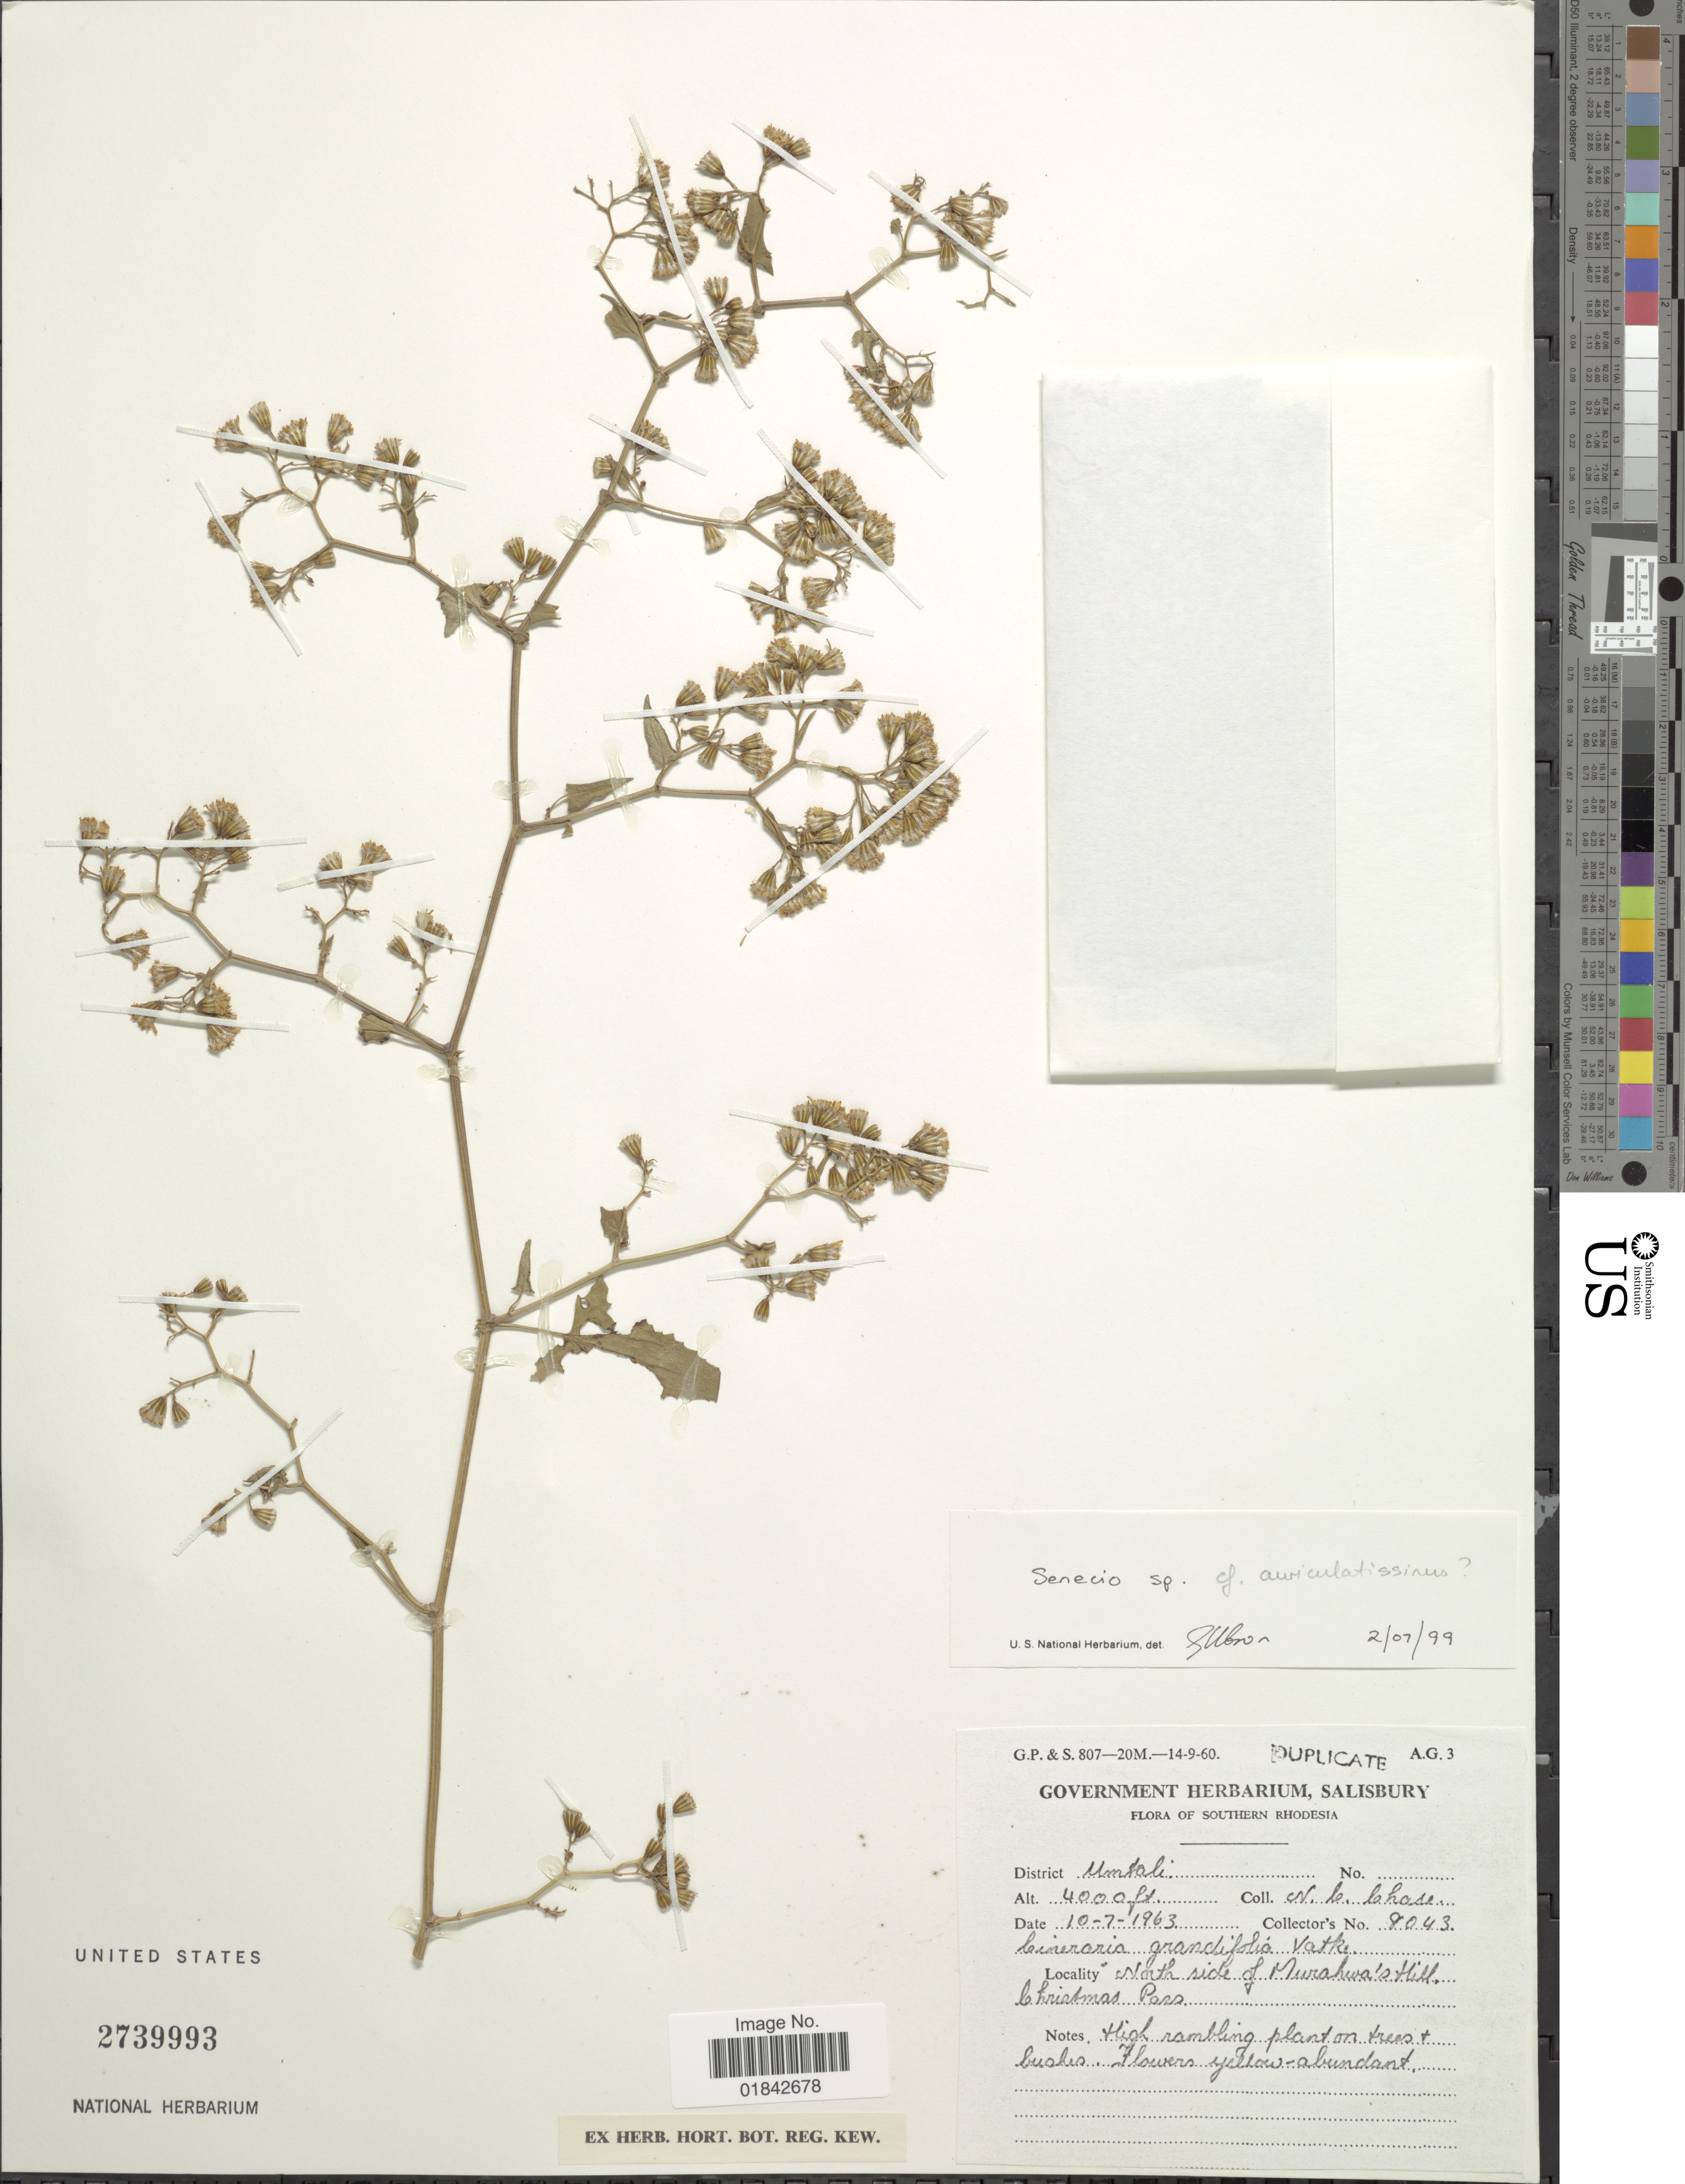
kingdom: Plantae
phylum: Tracheophyta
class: Magnoliopsida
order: Asterales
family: Asteraceae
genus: Senecio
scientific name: Senecio sp.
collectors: N. C. Chase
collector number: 9043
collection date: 1963-07-10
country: Zimbabwe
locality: District Umtali, Southern Rhodesia, North side of Murahwa's Hill, Christmass Pass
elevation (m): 1219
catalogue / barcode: US 2739993